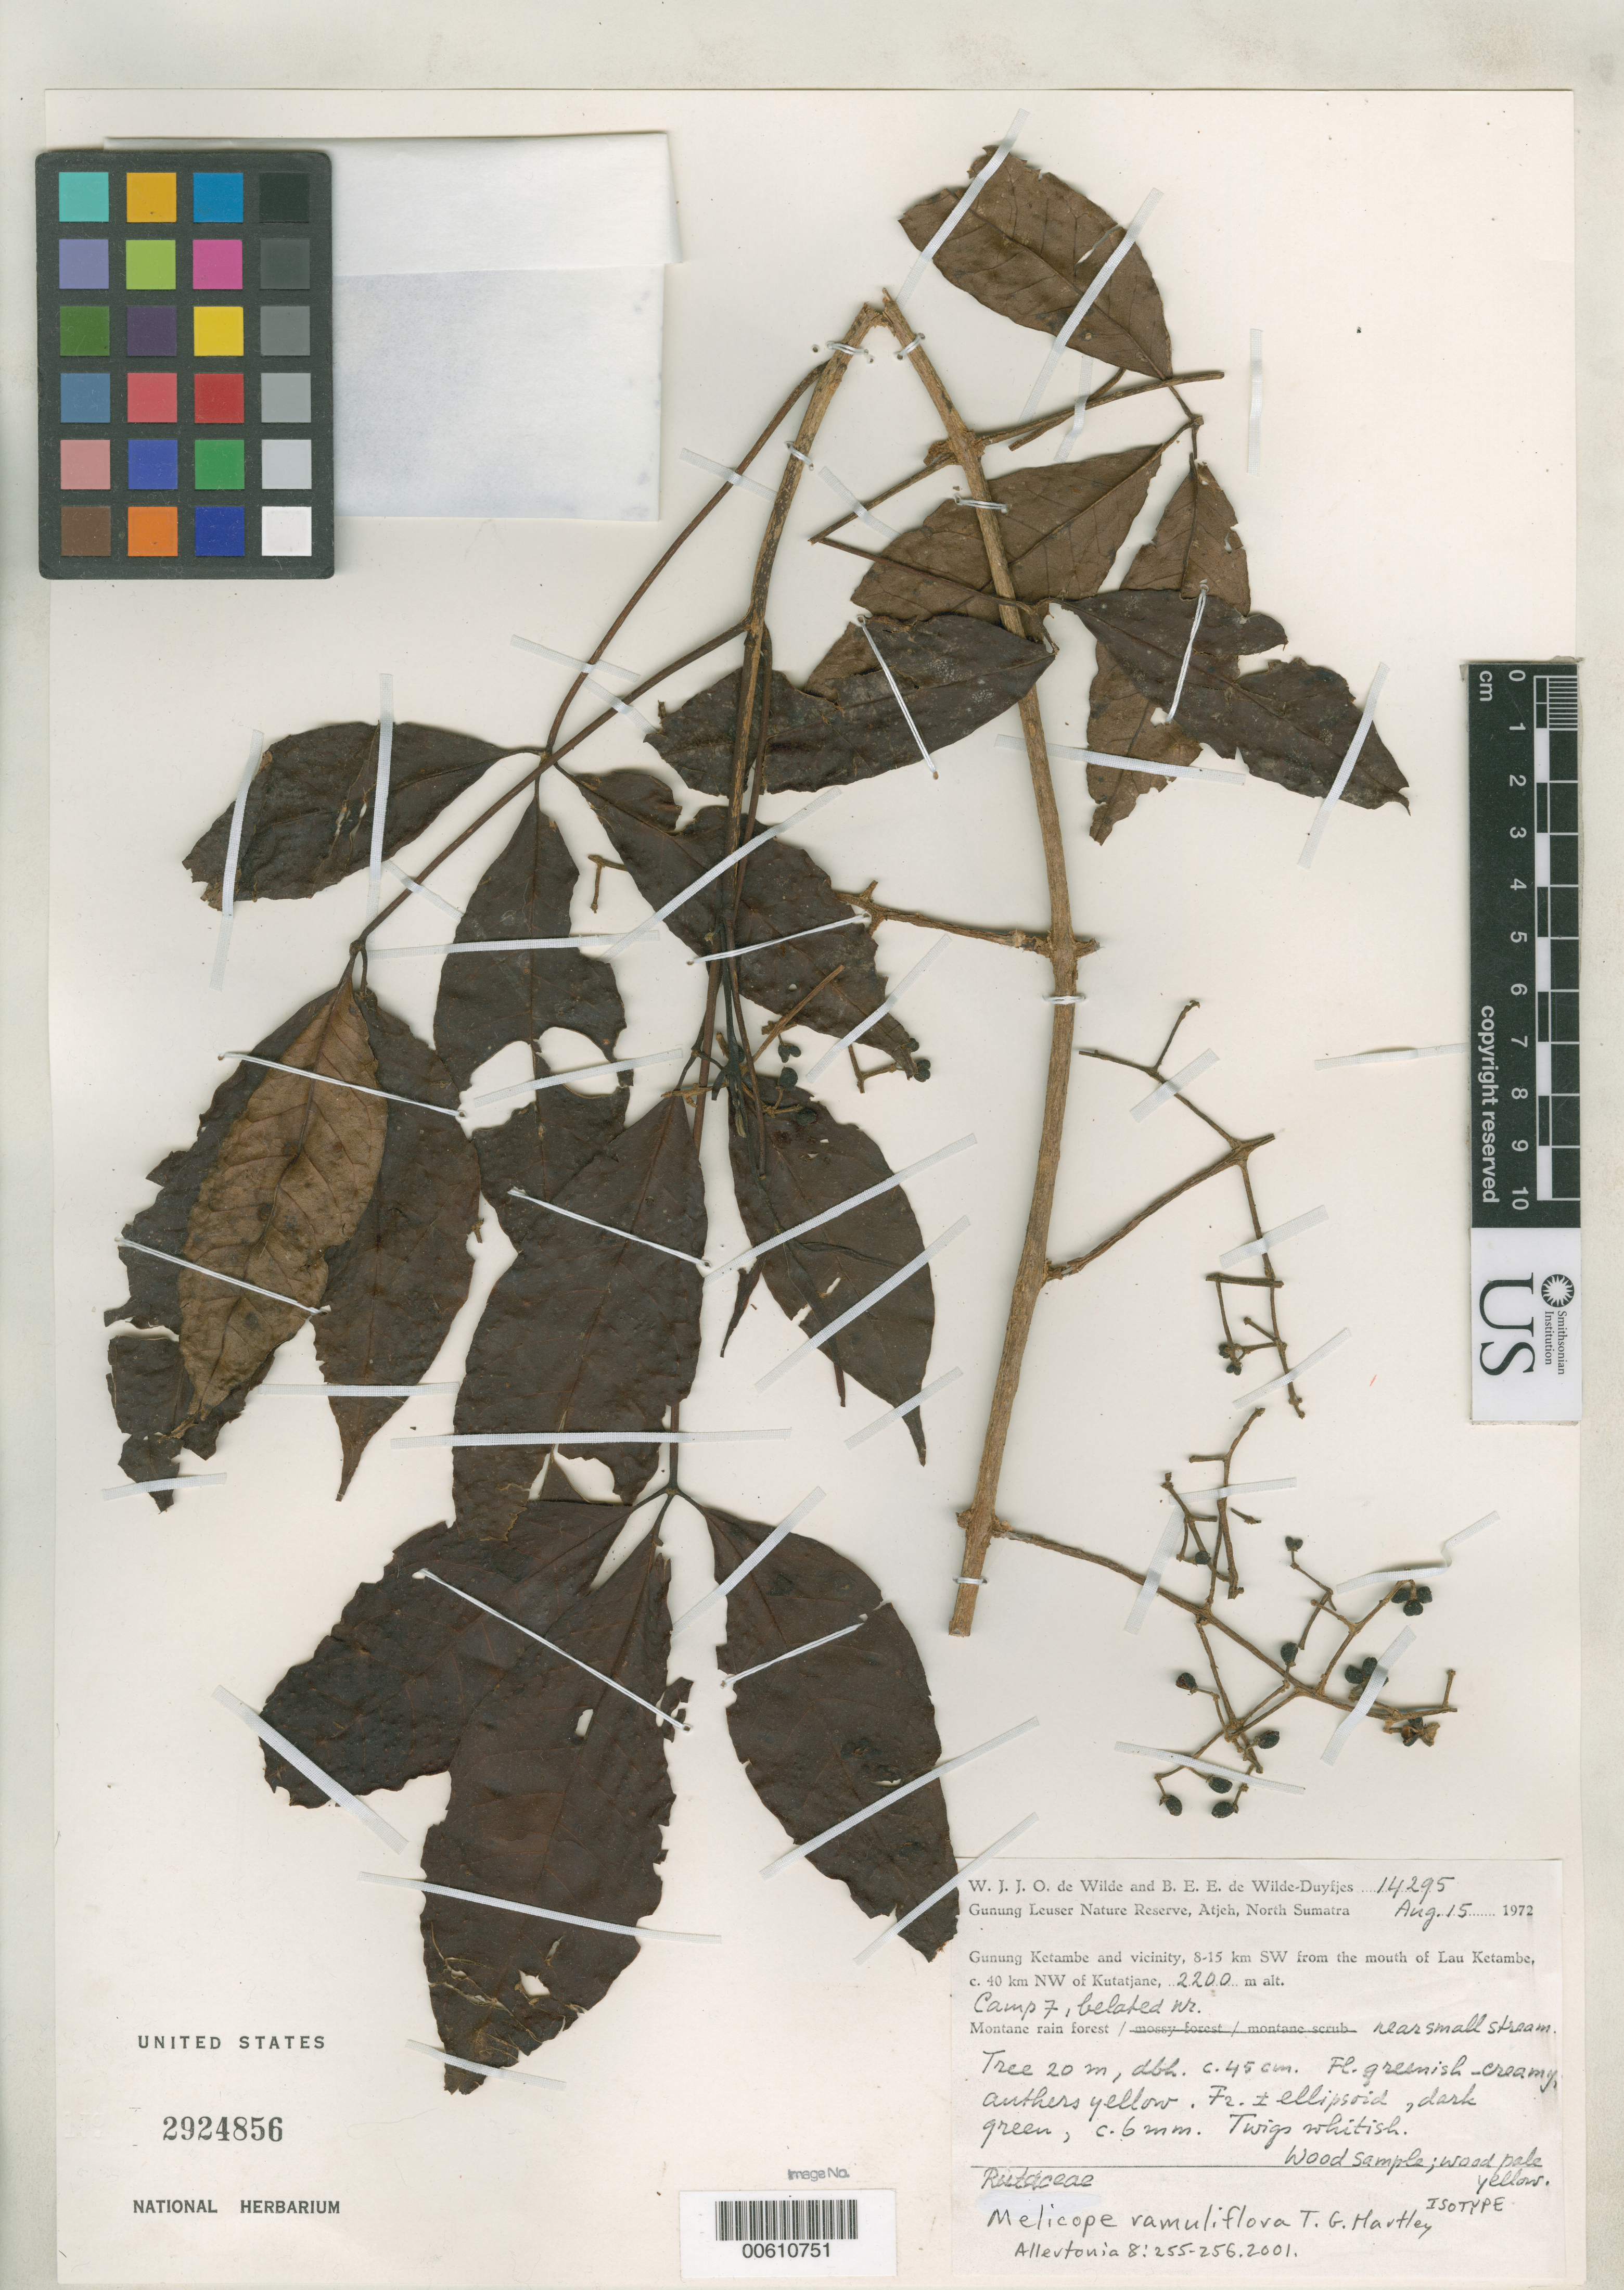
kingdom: Plantae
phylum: Tracheophyta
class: Magnoliopsida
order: Sapindales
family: Rutaceae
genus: Melicope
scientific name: Melicope ramuliflora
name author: T.G. Hartley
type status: Isotype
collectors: W. J. de Wilde & B. E. de Wilde-Duyfjes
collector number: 14295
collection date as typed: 15 Aug 1972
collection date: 1972-08-15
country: Indonesia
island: Sumatra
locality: Gunung Leuser Nature Reserve, Atjeh, Gunung Ketambe and SW from mouth of Lau Ketambe, NW of Kutatjane, Camp 7.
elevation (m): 2200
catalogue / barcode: US 2924856